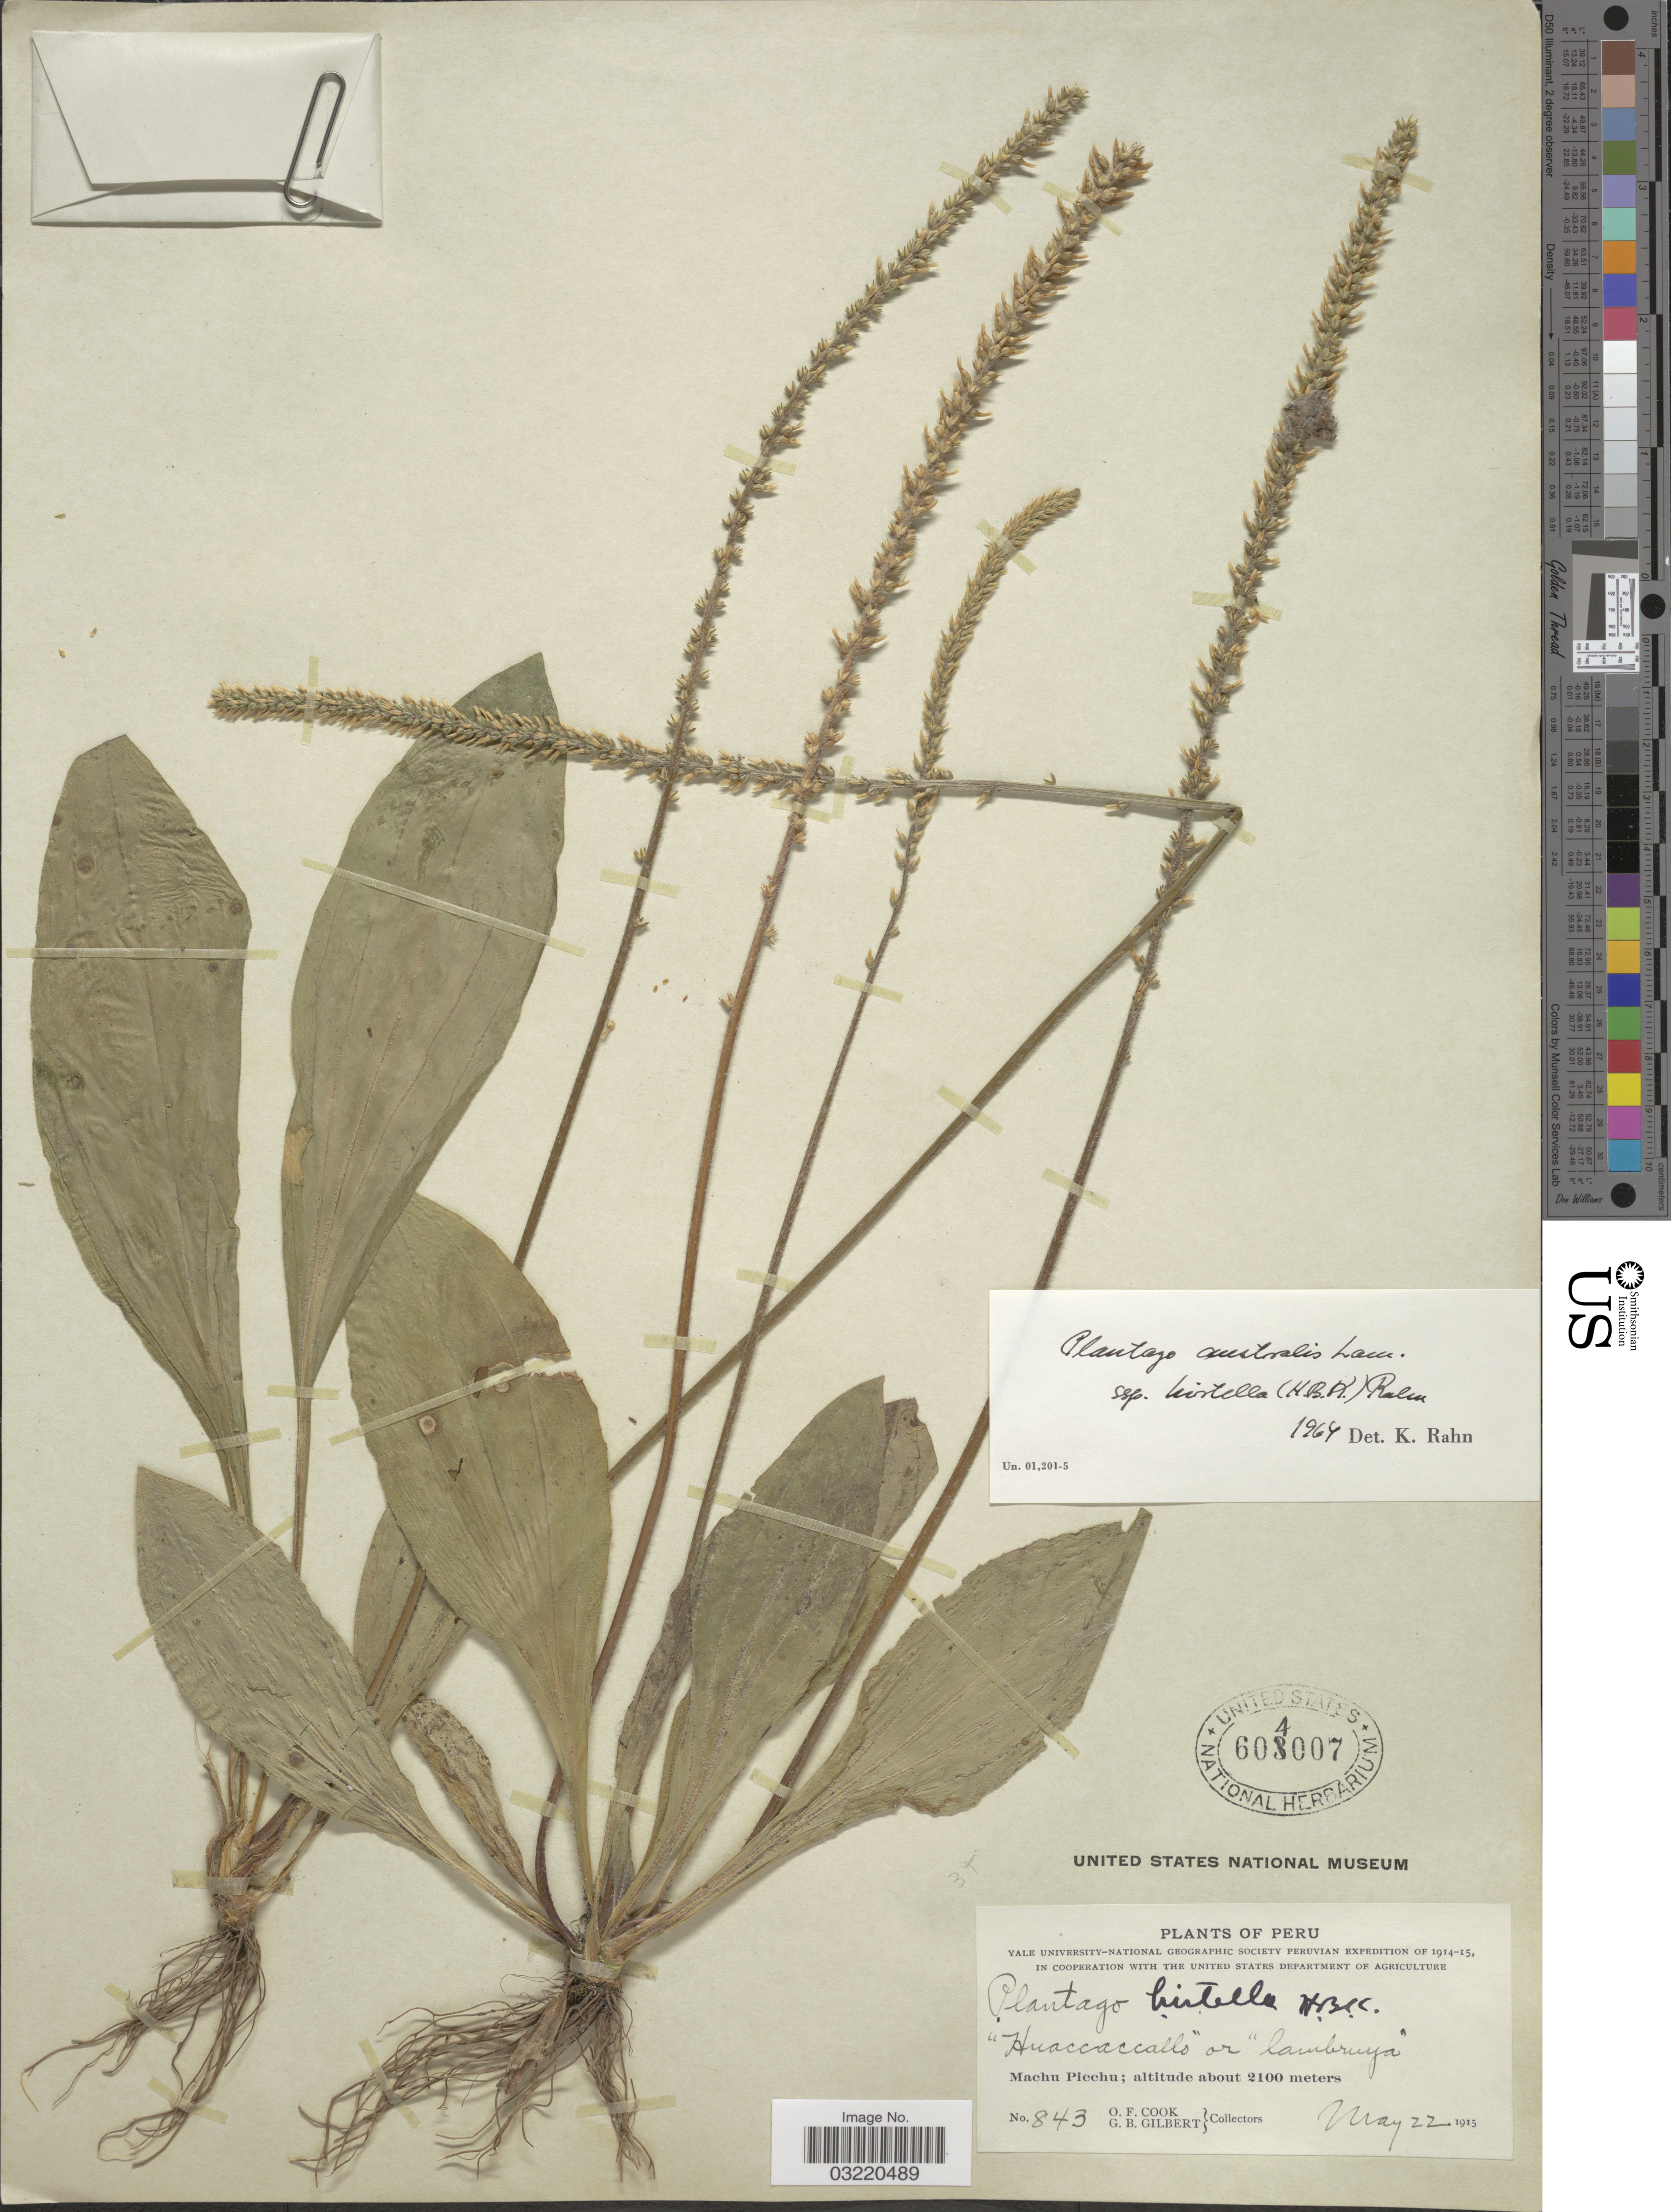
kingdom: Plantae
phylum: Tracheophyta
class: Magnoliopsida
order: Lamiales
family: Plantaginaceae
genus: Plantago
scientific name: Plantago australis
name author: Lam.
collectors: O. F. Cook & G. B. Gilbert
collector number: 843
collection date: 1915-05-22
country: Peru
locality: Machu Picchu.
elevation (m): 2100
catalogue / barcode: US 604007